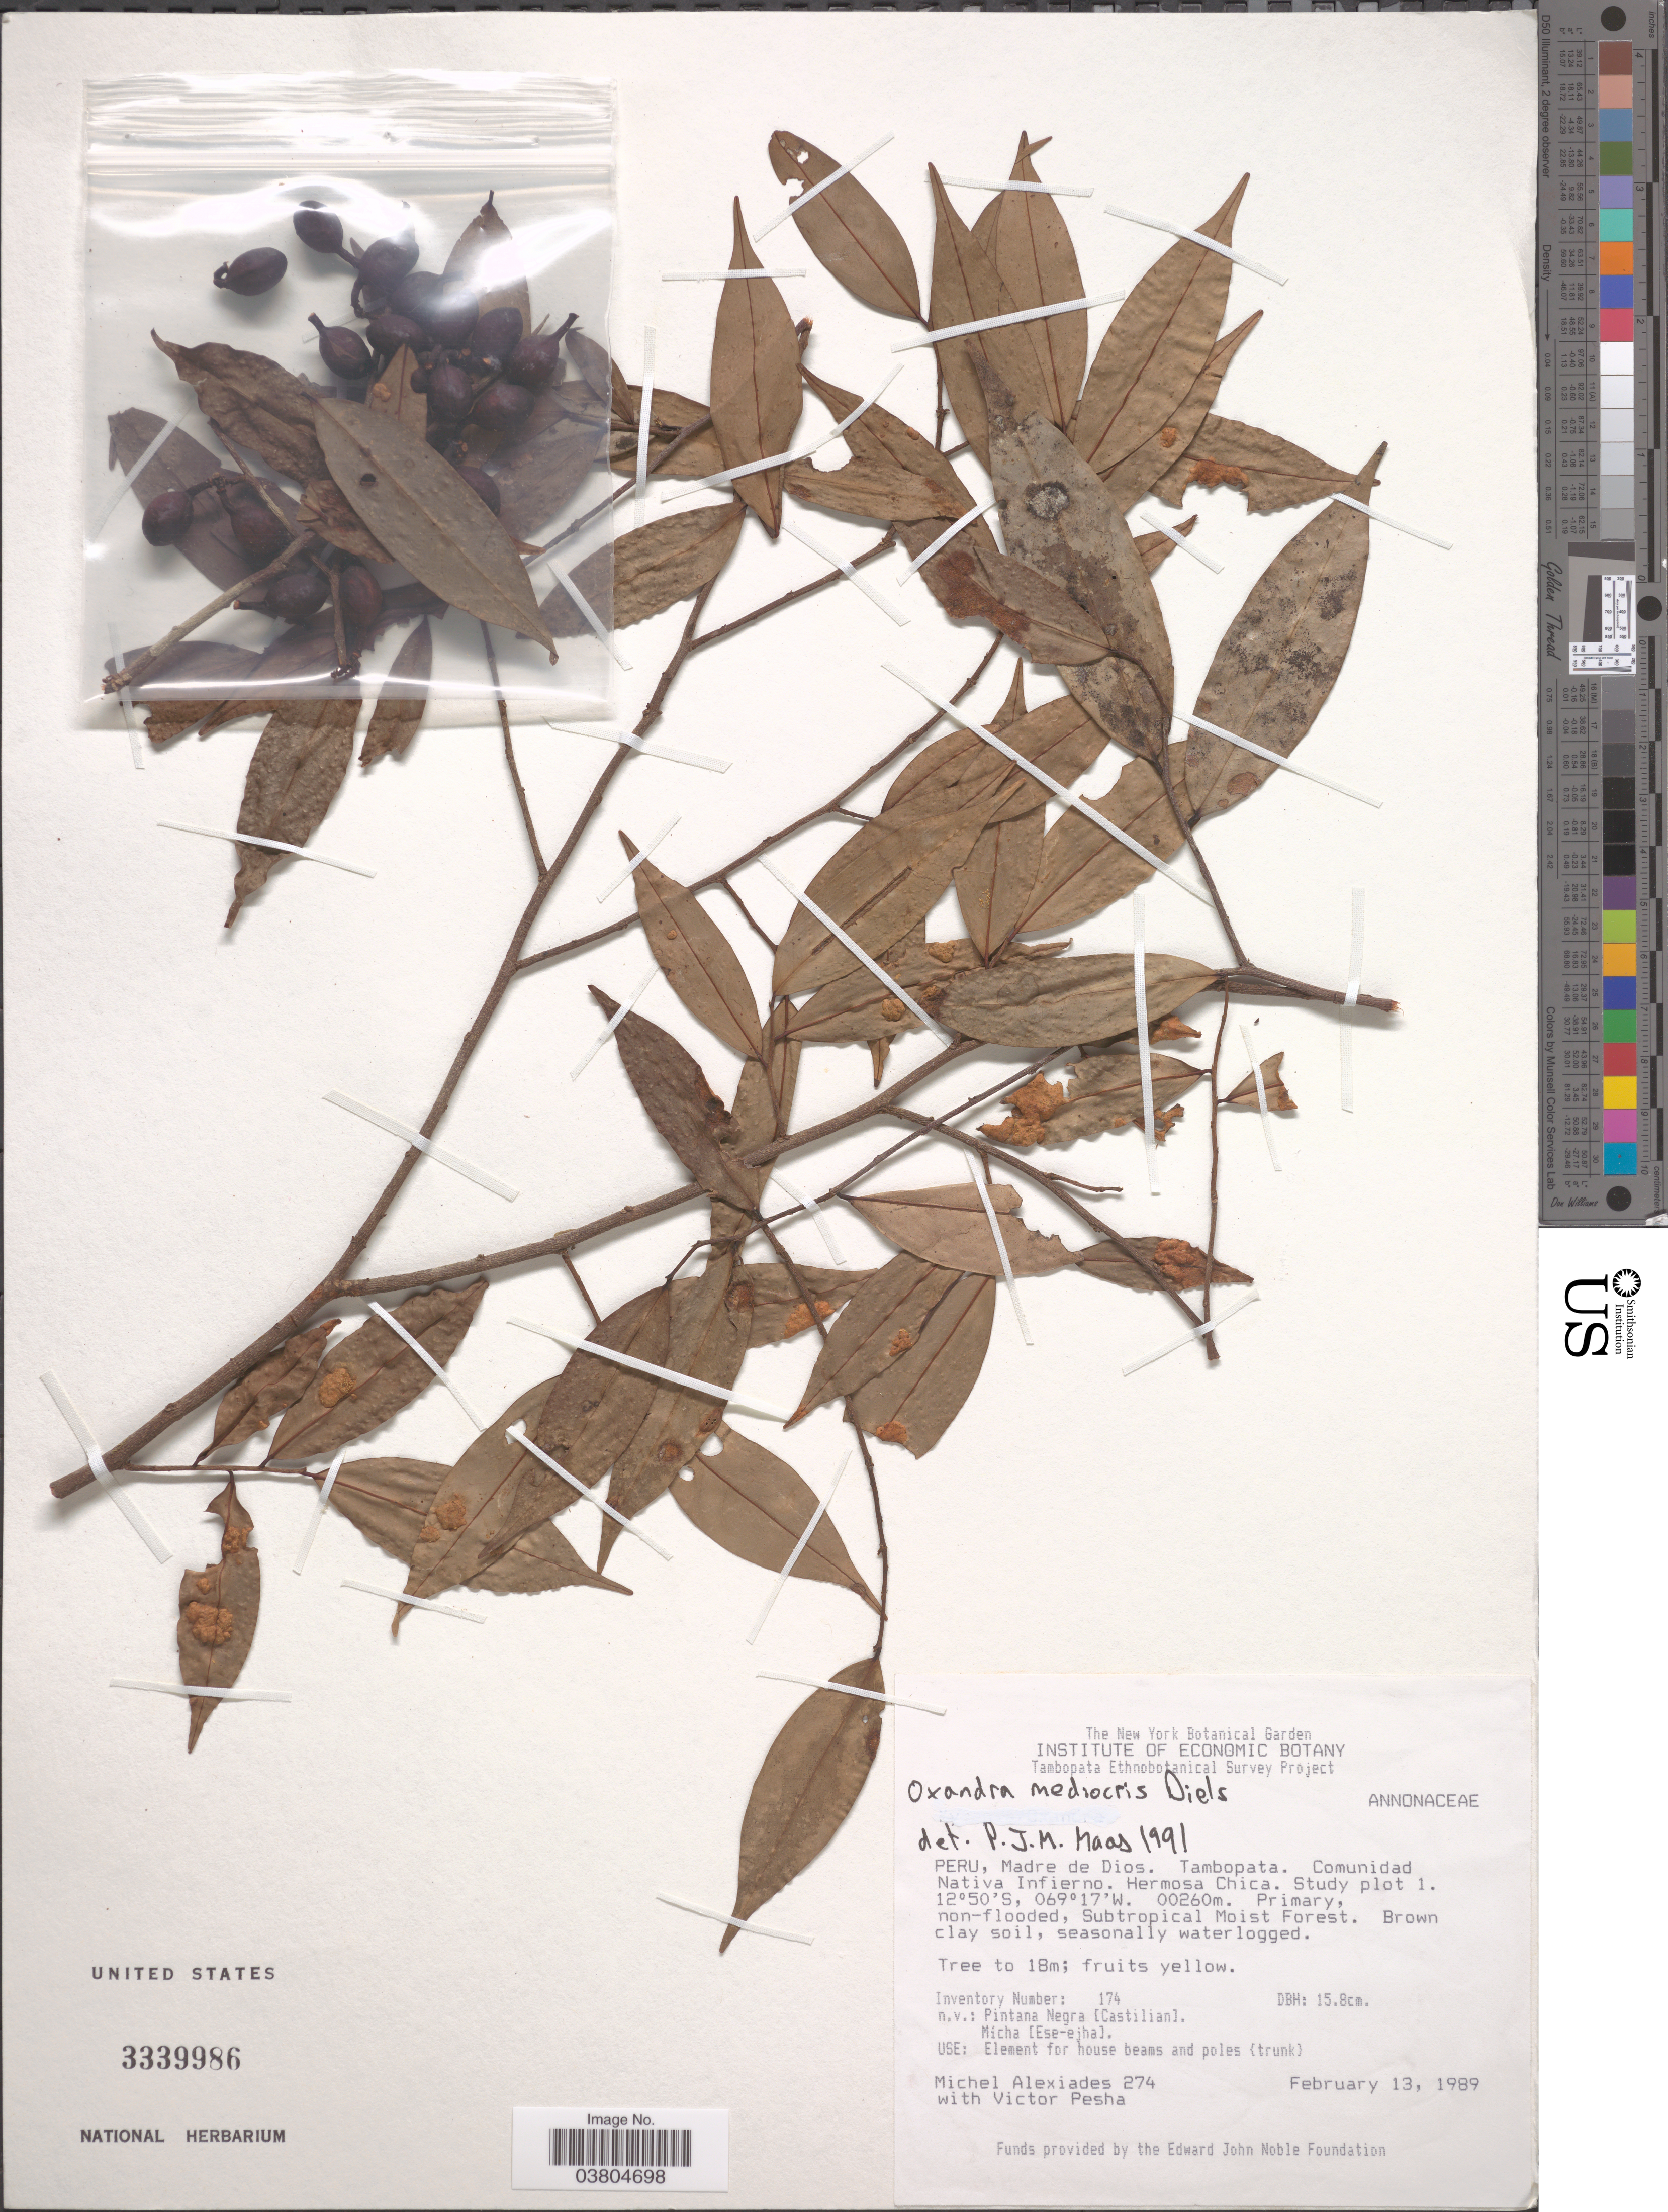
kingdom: Plantae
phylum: Tracheophyta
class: Magnoliopsida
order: Magnoliales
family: Annonaceae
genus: Oxandra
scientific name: Oxandra mediocris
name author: Diels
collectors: M. Alexiades & V. Pesha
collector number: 274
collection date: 1989-02-13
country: Peru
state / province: Madre de Dios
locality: Tambopata. Comunidad Nativa Infierno. Hermosa Chica. Study plot 1.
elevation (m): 260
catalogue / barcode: US 3339986